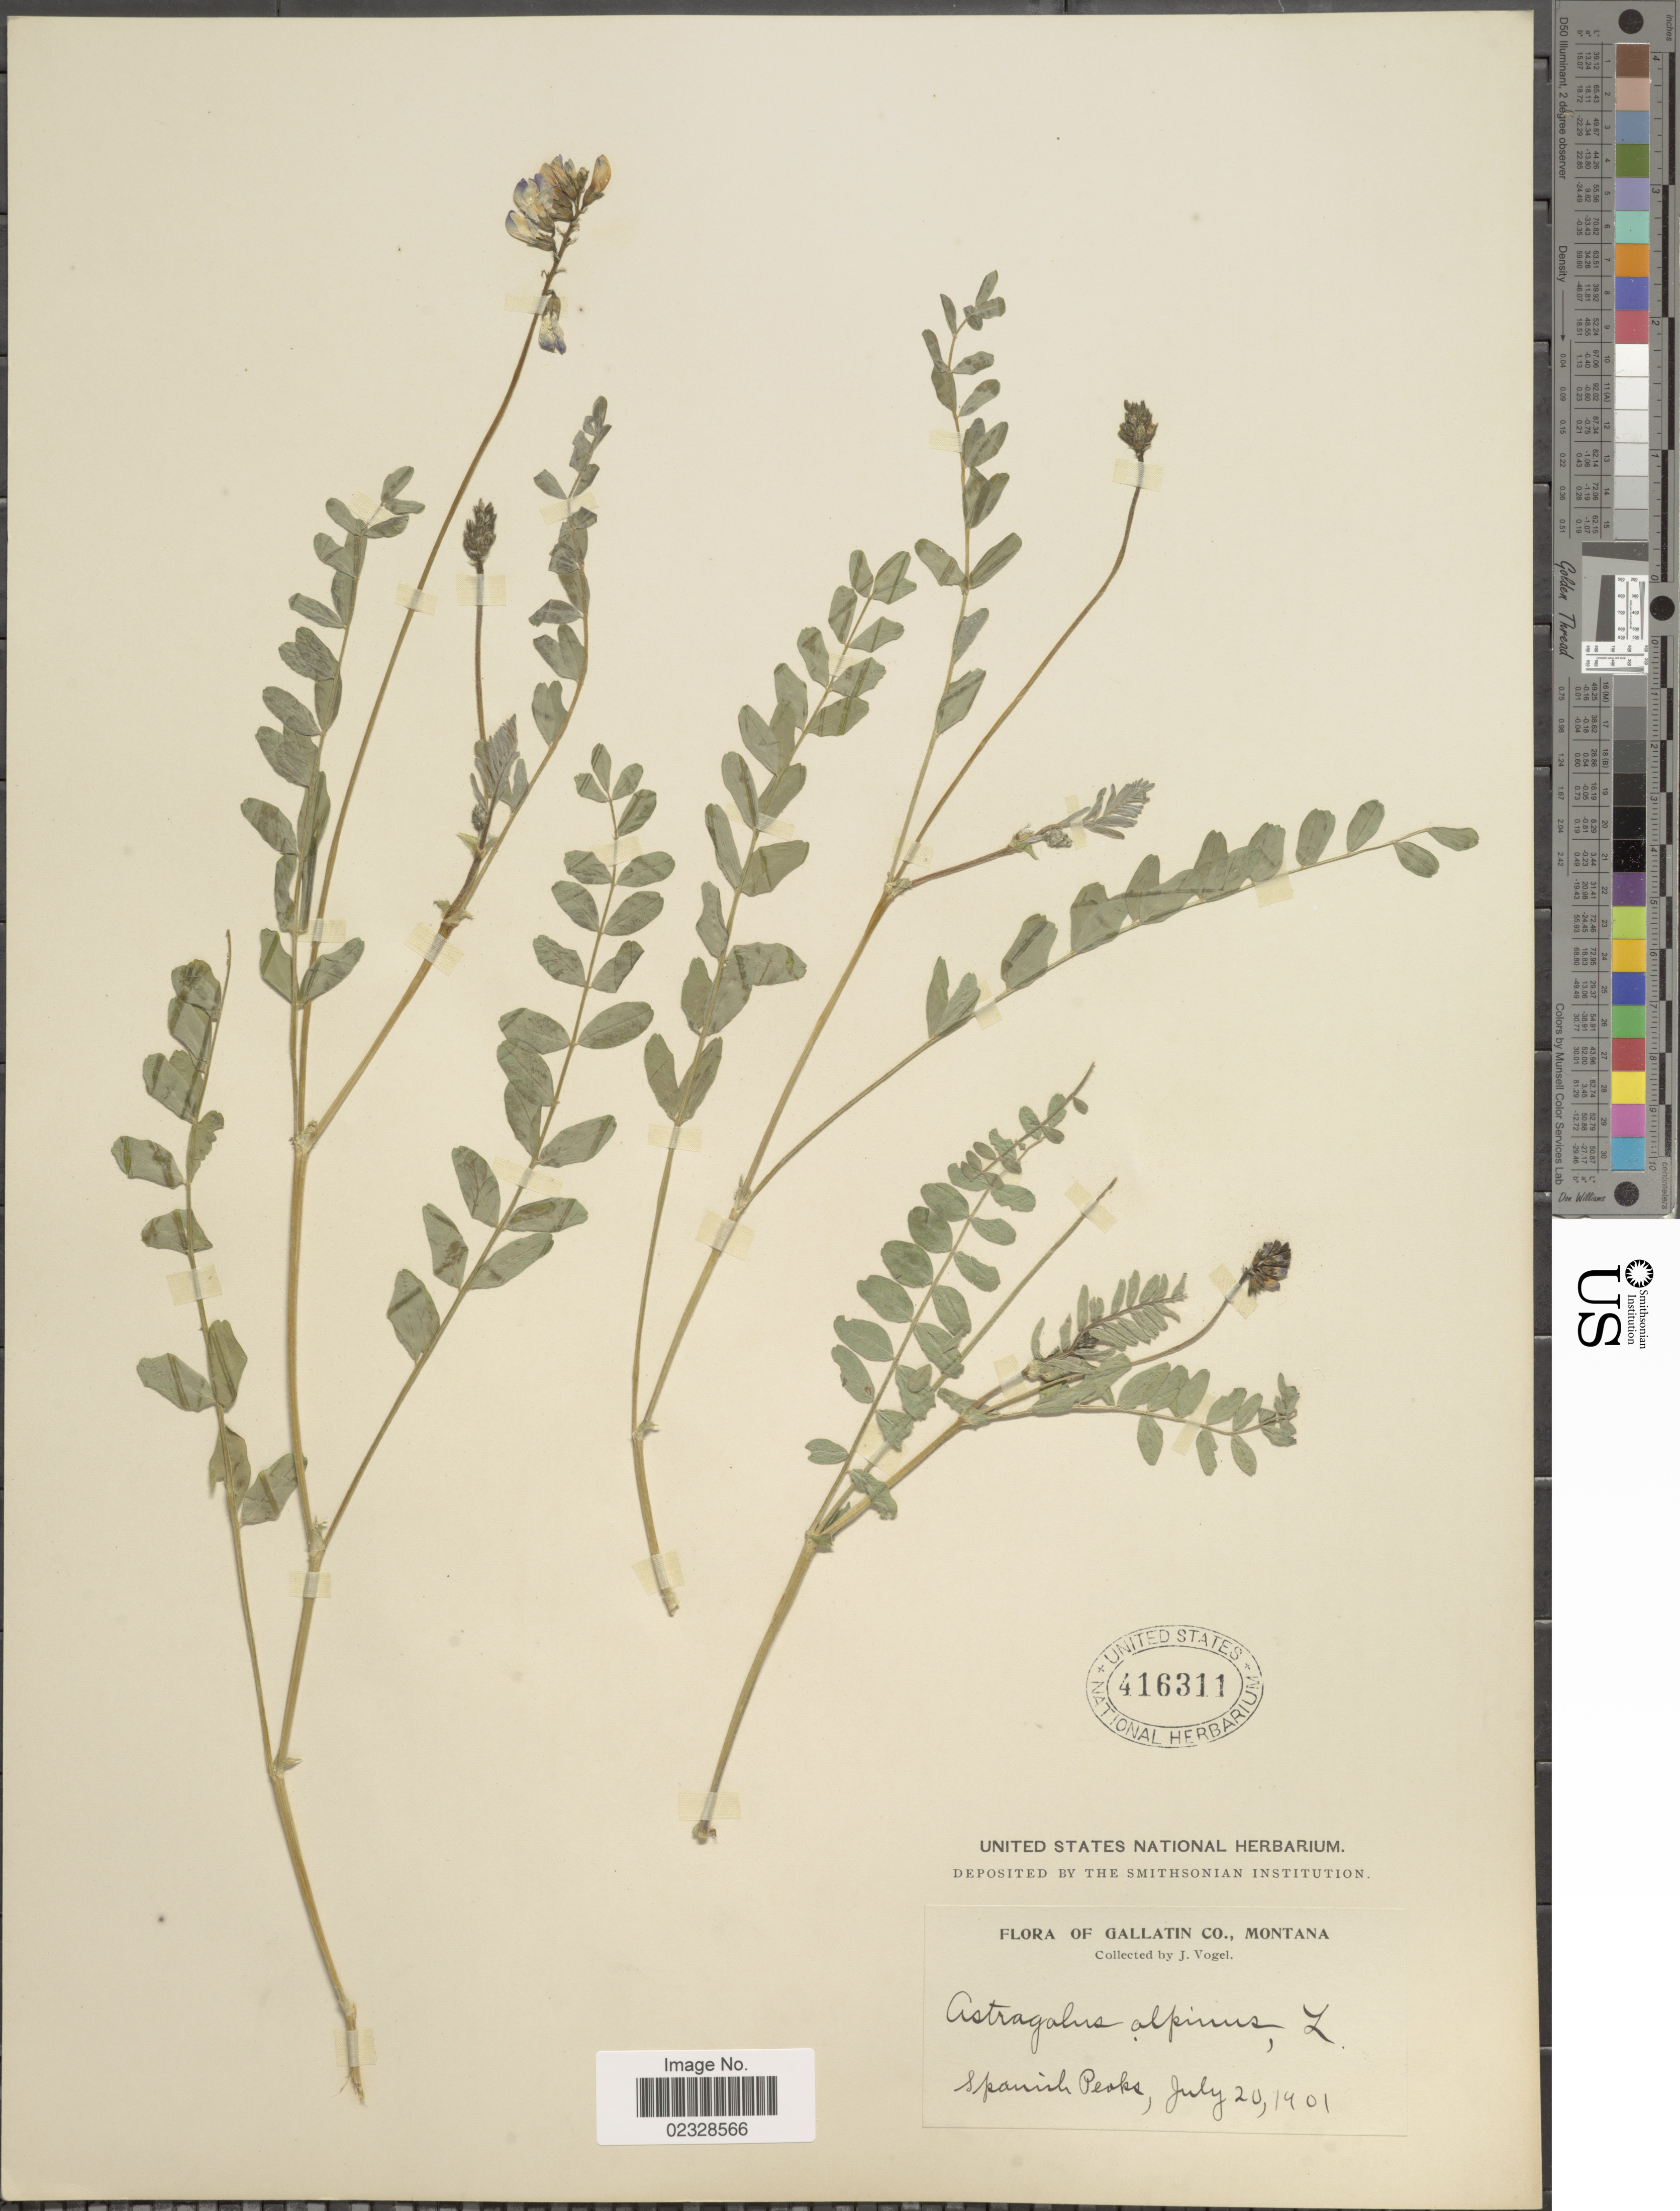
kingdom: Plantae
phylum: Tracheophyta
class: Magnoliopsida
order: Fabales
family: Fabaceae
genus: Astragalus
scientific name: Astragalus alpinus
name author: L.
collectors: J. Vogel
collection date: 1901-07-20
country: United States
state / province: Montana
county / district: Gallatin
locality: Spanish Peaks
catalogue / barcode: US 416311